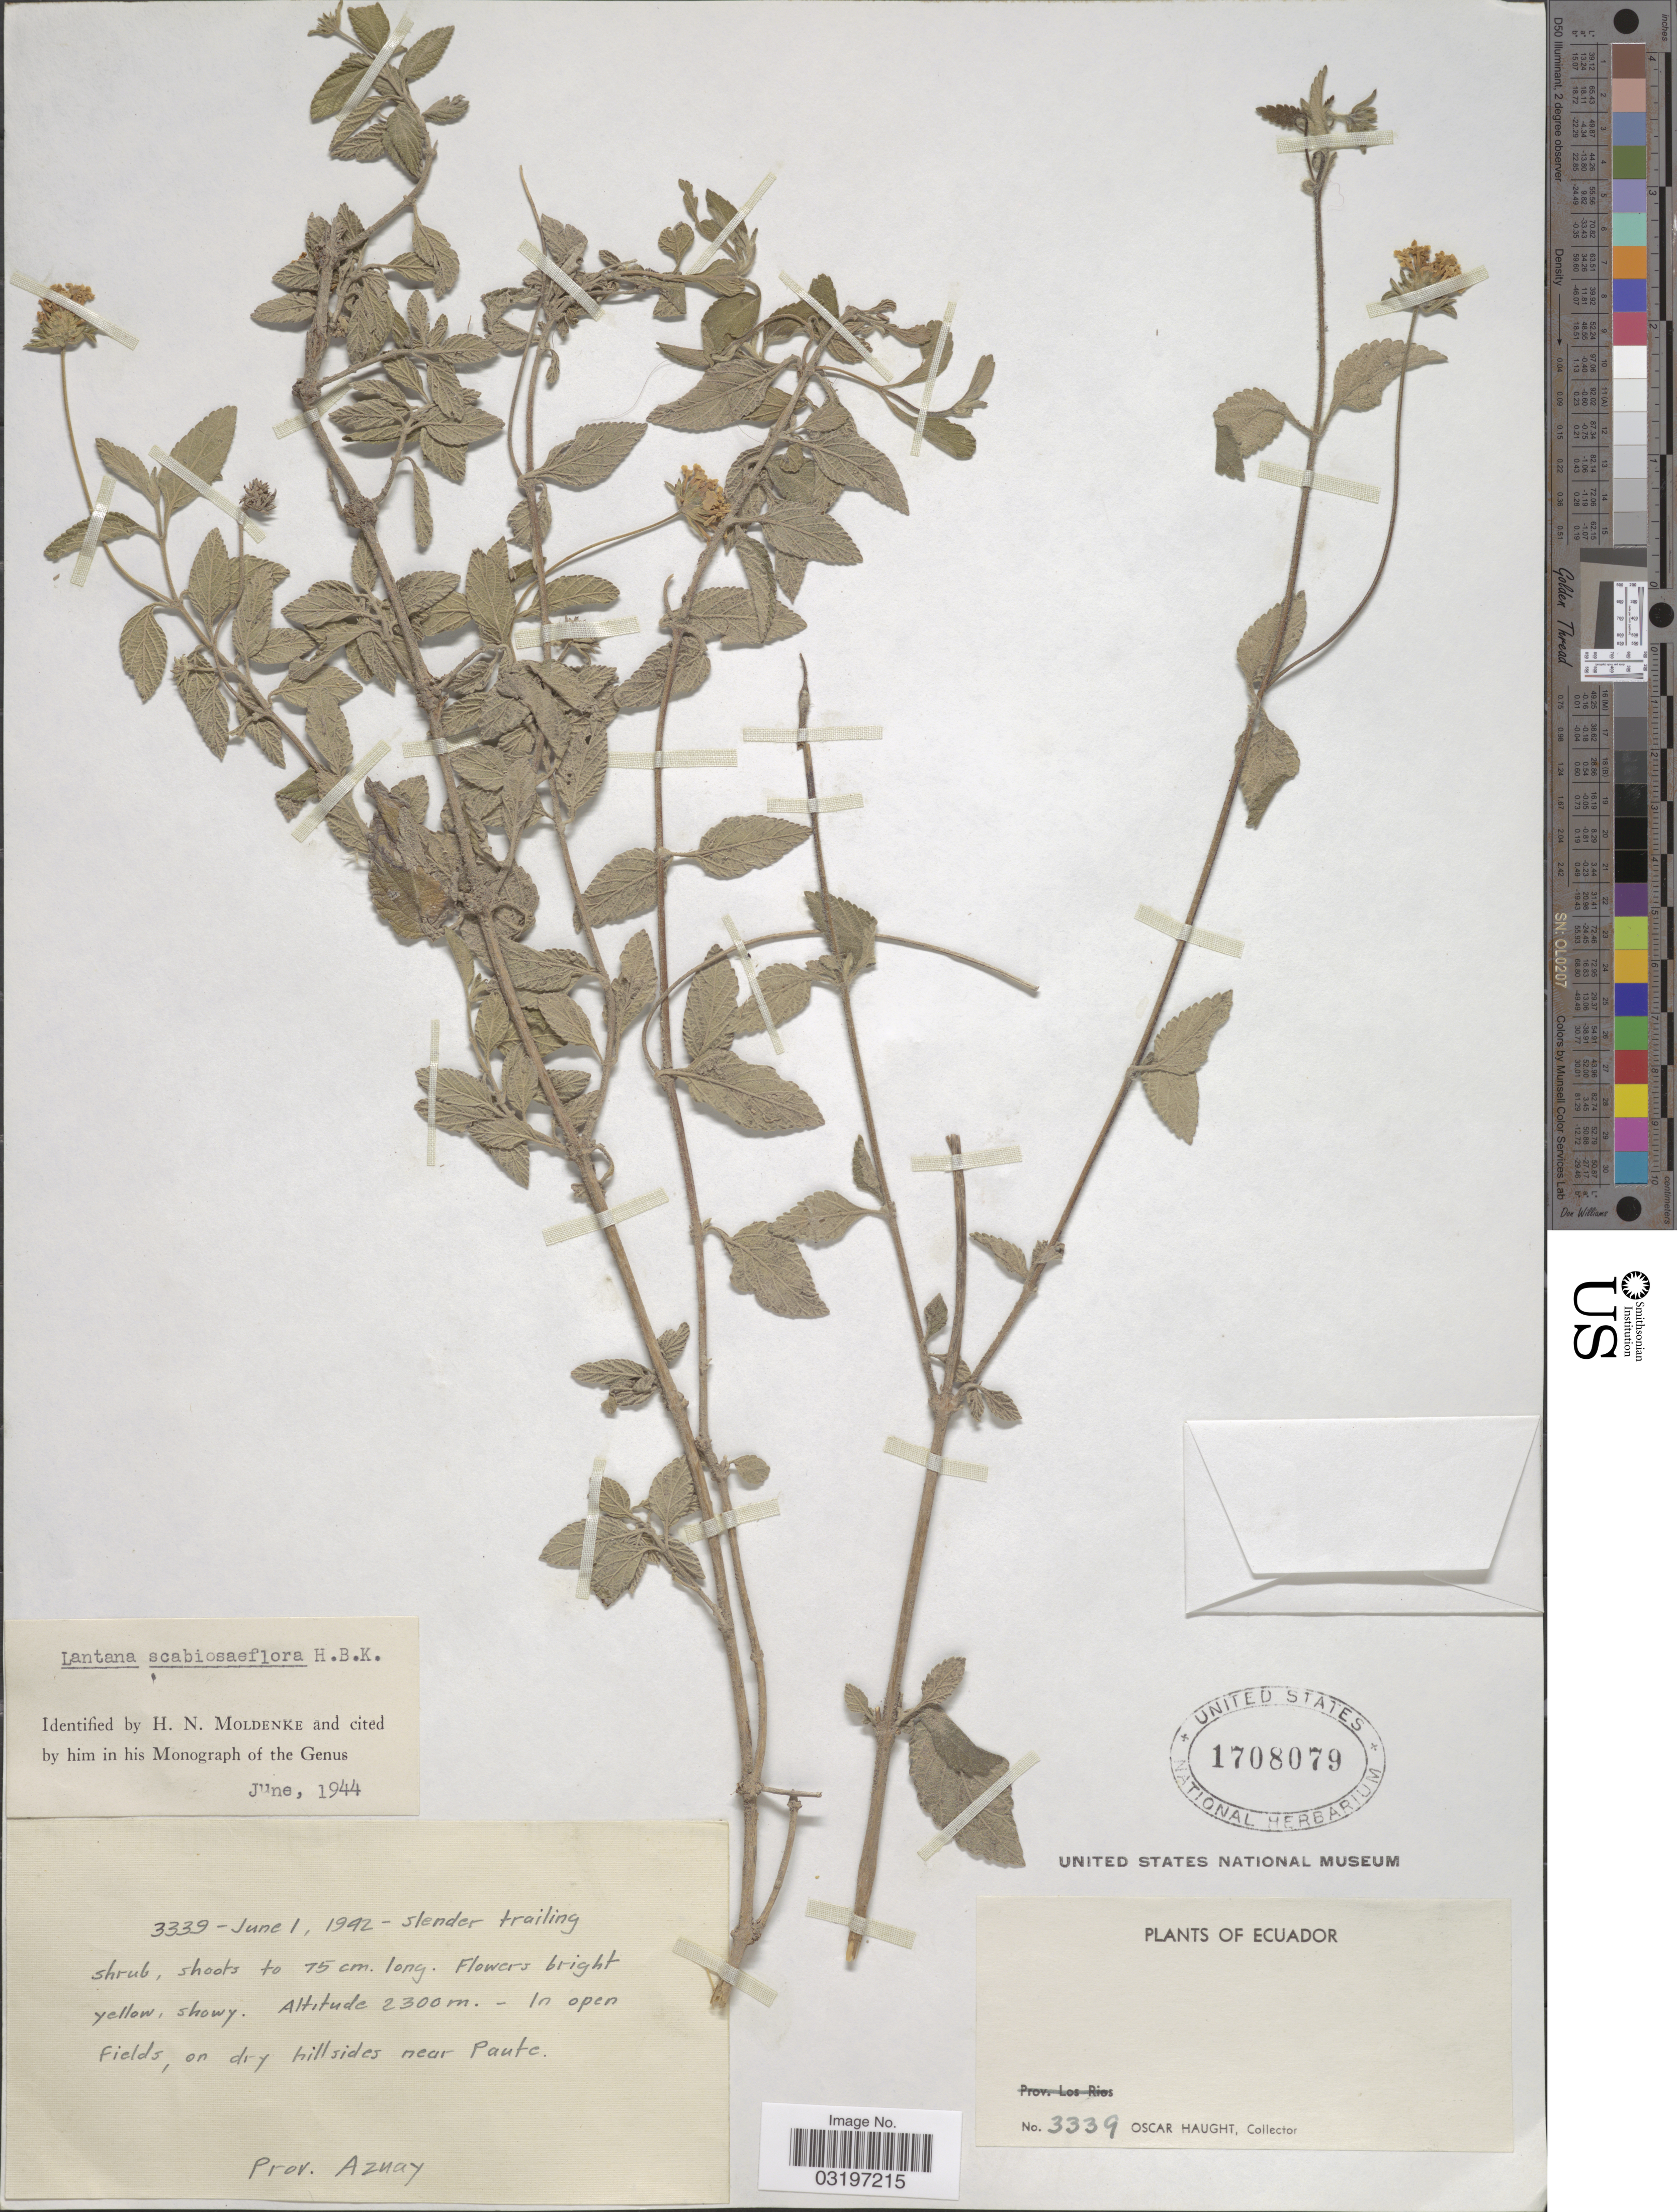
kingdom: Plantae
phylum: Tracheophyta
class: Magnoliopsida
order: Lamiales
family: Verbenaceae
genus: Lantana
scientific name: Lantana scabiosiflora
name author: Kunth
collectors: O. L. Haught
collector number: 3339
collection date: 1942-06-01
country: Ecuador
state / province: Azuay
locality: In open fields, on dry hillsides near Paute.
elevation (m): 2300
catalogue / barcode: US 1708079